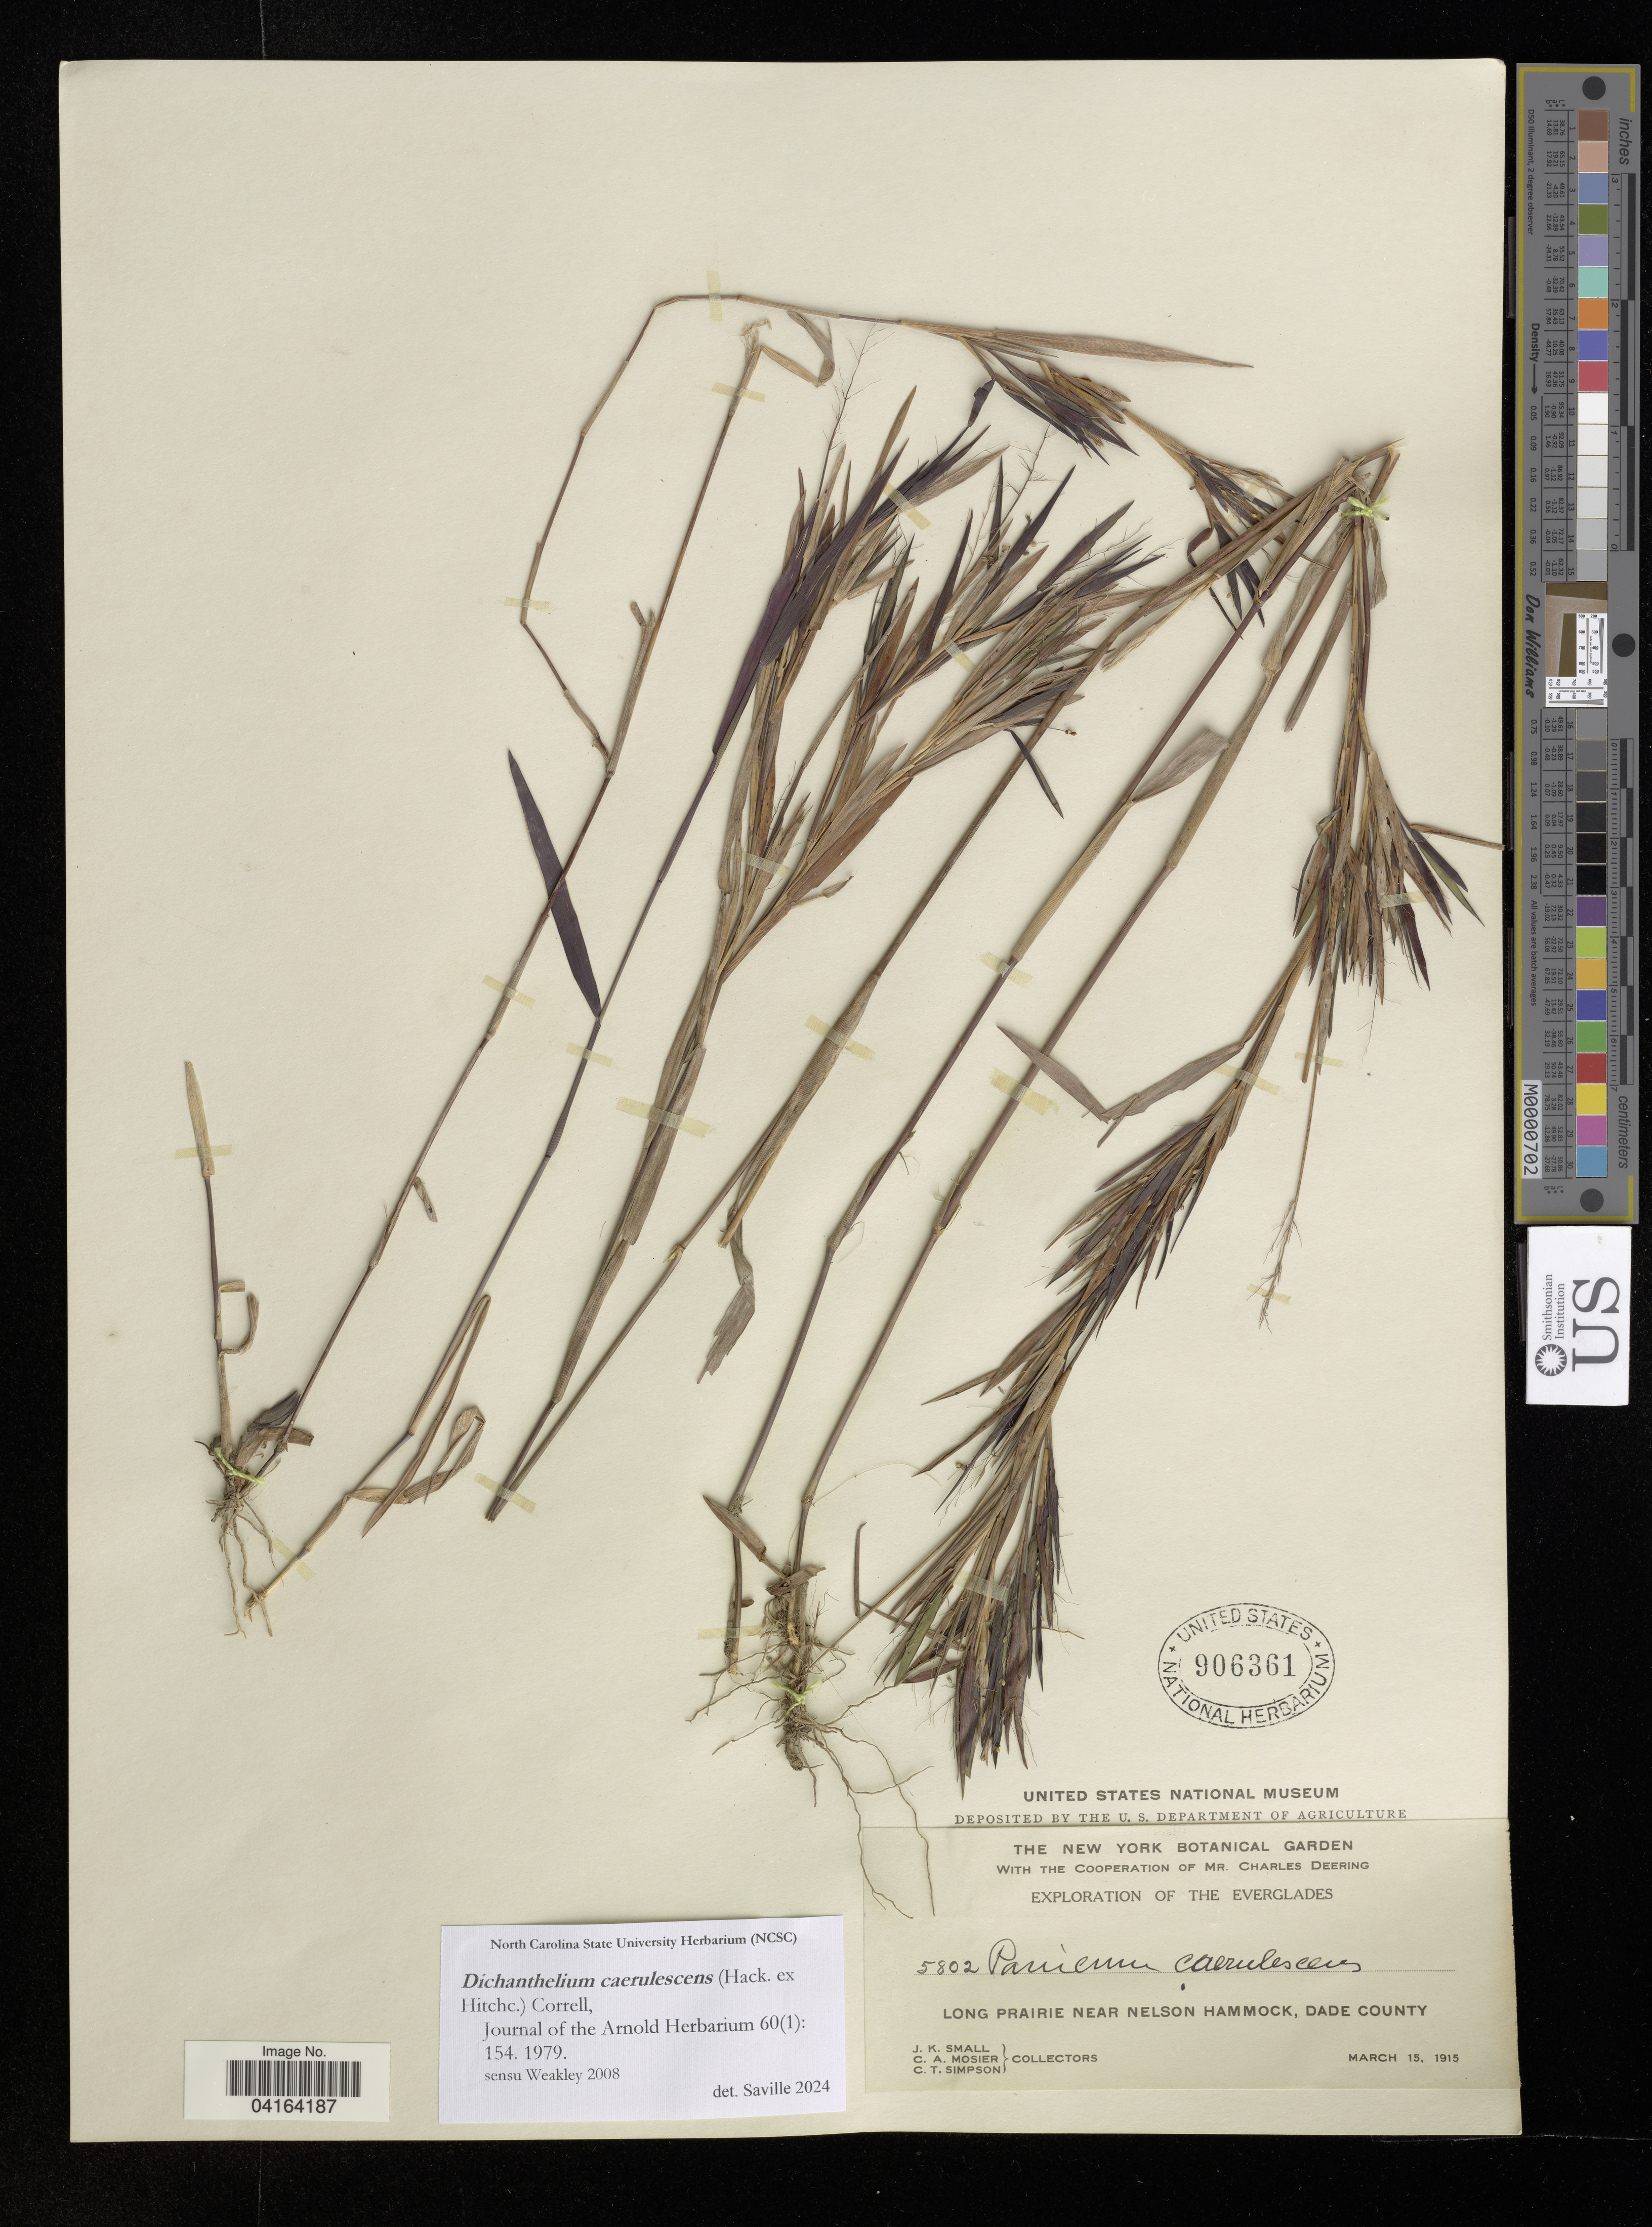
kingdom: Plantae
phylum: Tracheophyta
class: Liliopsida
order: Poales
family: Poaceae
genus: Dichanthelium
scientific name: Dichanthelium caerulescens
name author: (Hack. ex Hitchc.) Correll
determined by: Saville, A. C., (NCSC), North Carolina State University (UNITED STATES)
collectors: J. K. Small, C. A. Mosier & C. T. Simpson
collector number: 5802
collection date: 1915-03-15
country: United States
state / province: New York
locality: Long Prairie near Nelson Hammock, Dade County.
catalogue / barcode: US 906361